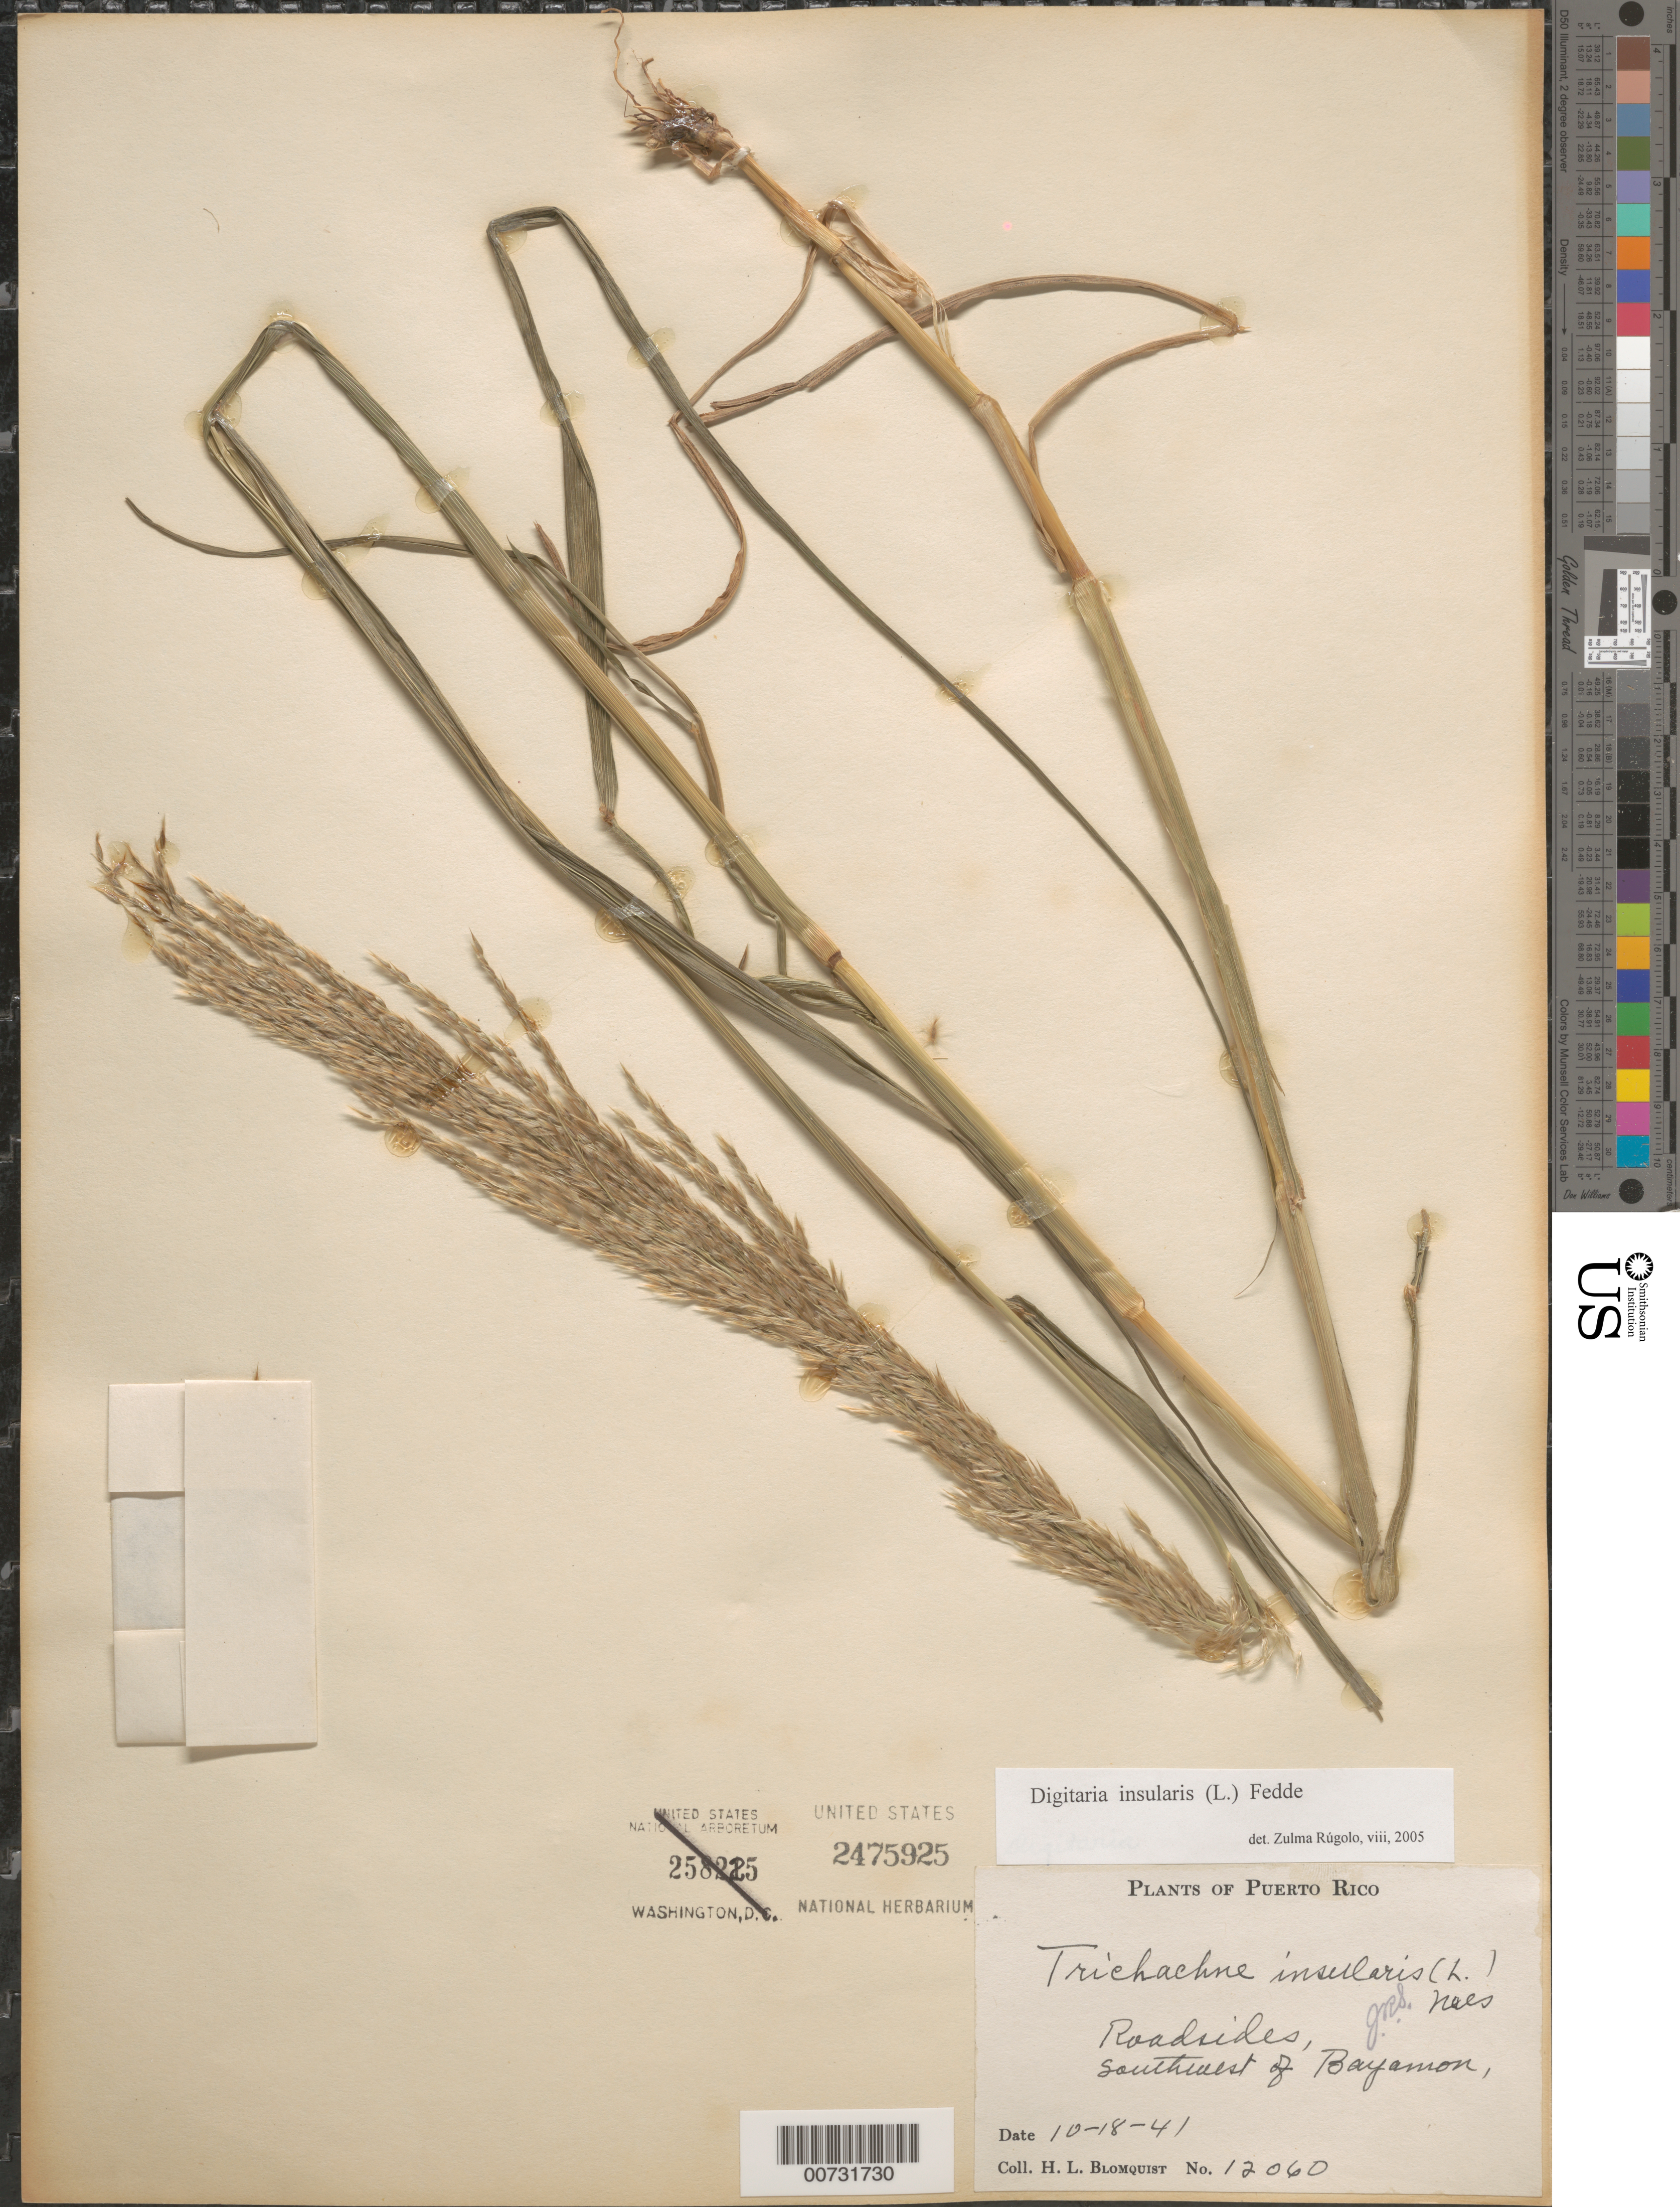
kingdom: Plantae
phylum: Tracheophyta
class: Liliopsida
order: Poales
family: Poaceae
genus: Digitaria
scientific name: Digitaria insularis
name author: (L.) Mez ex Ekman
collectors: H. Blomquist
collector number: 12060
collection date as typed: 18 Oct 1941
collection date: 1941-10-18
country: Puerto Rico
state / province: Bayamón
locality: Bayamon, SW of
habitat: Roadsides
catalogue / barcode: US 2475925